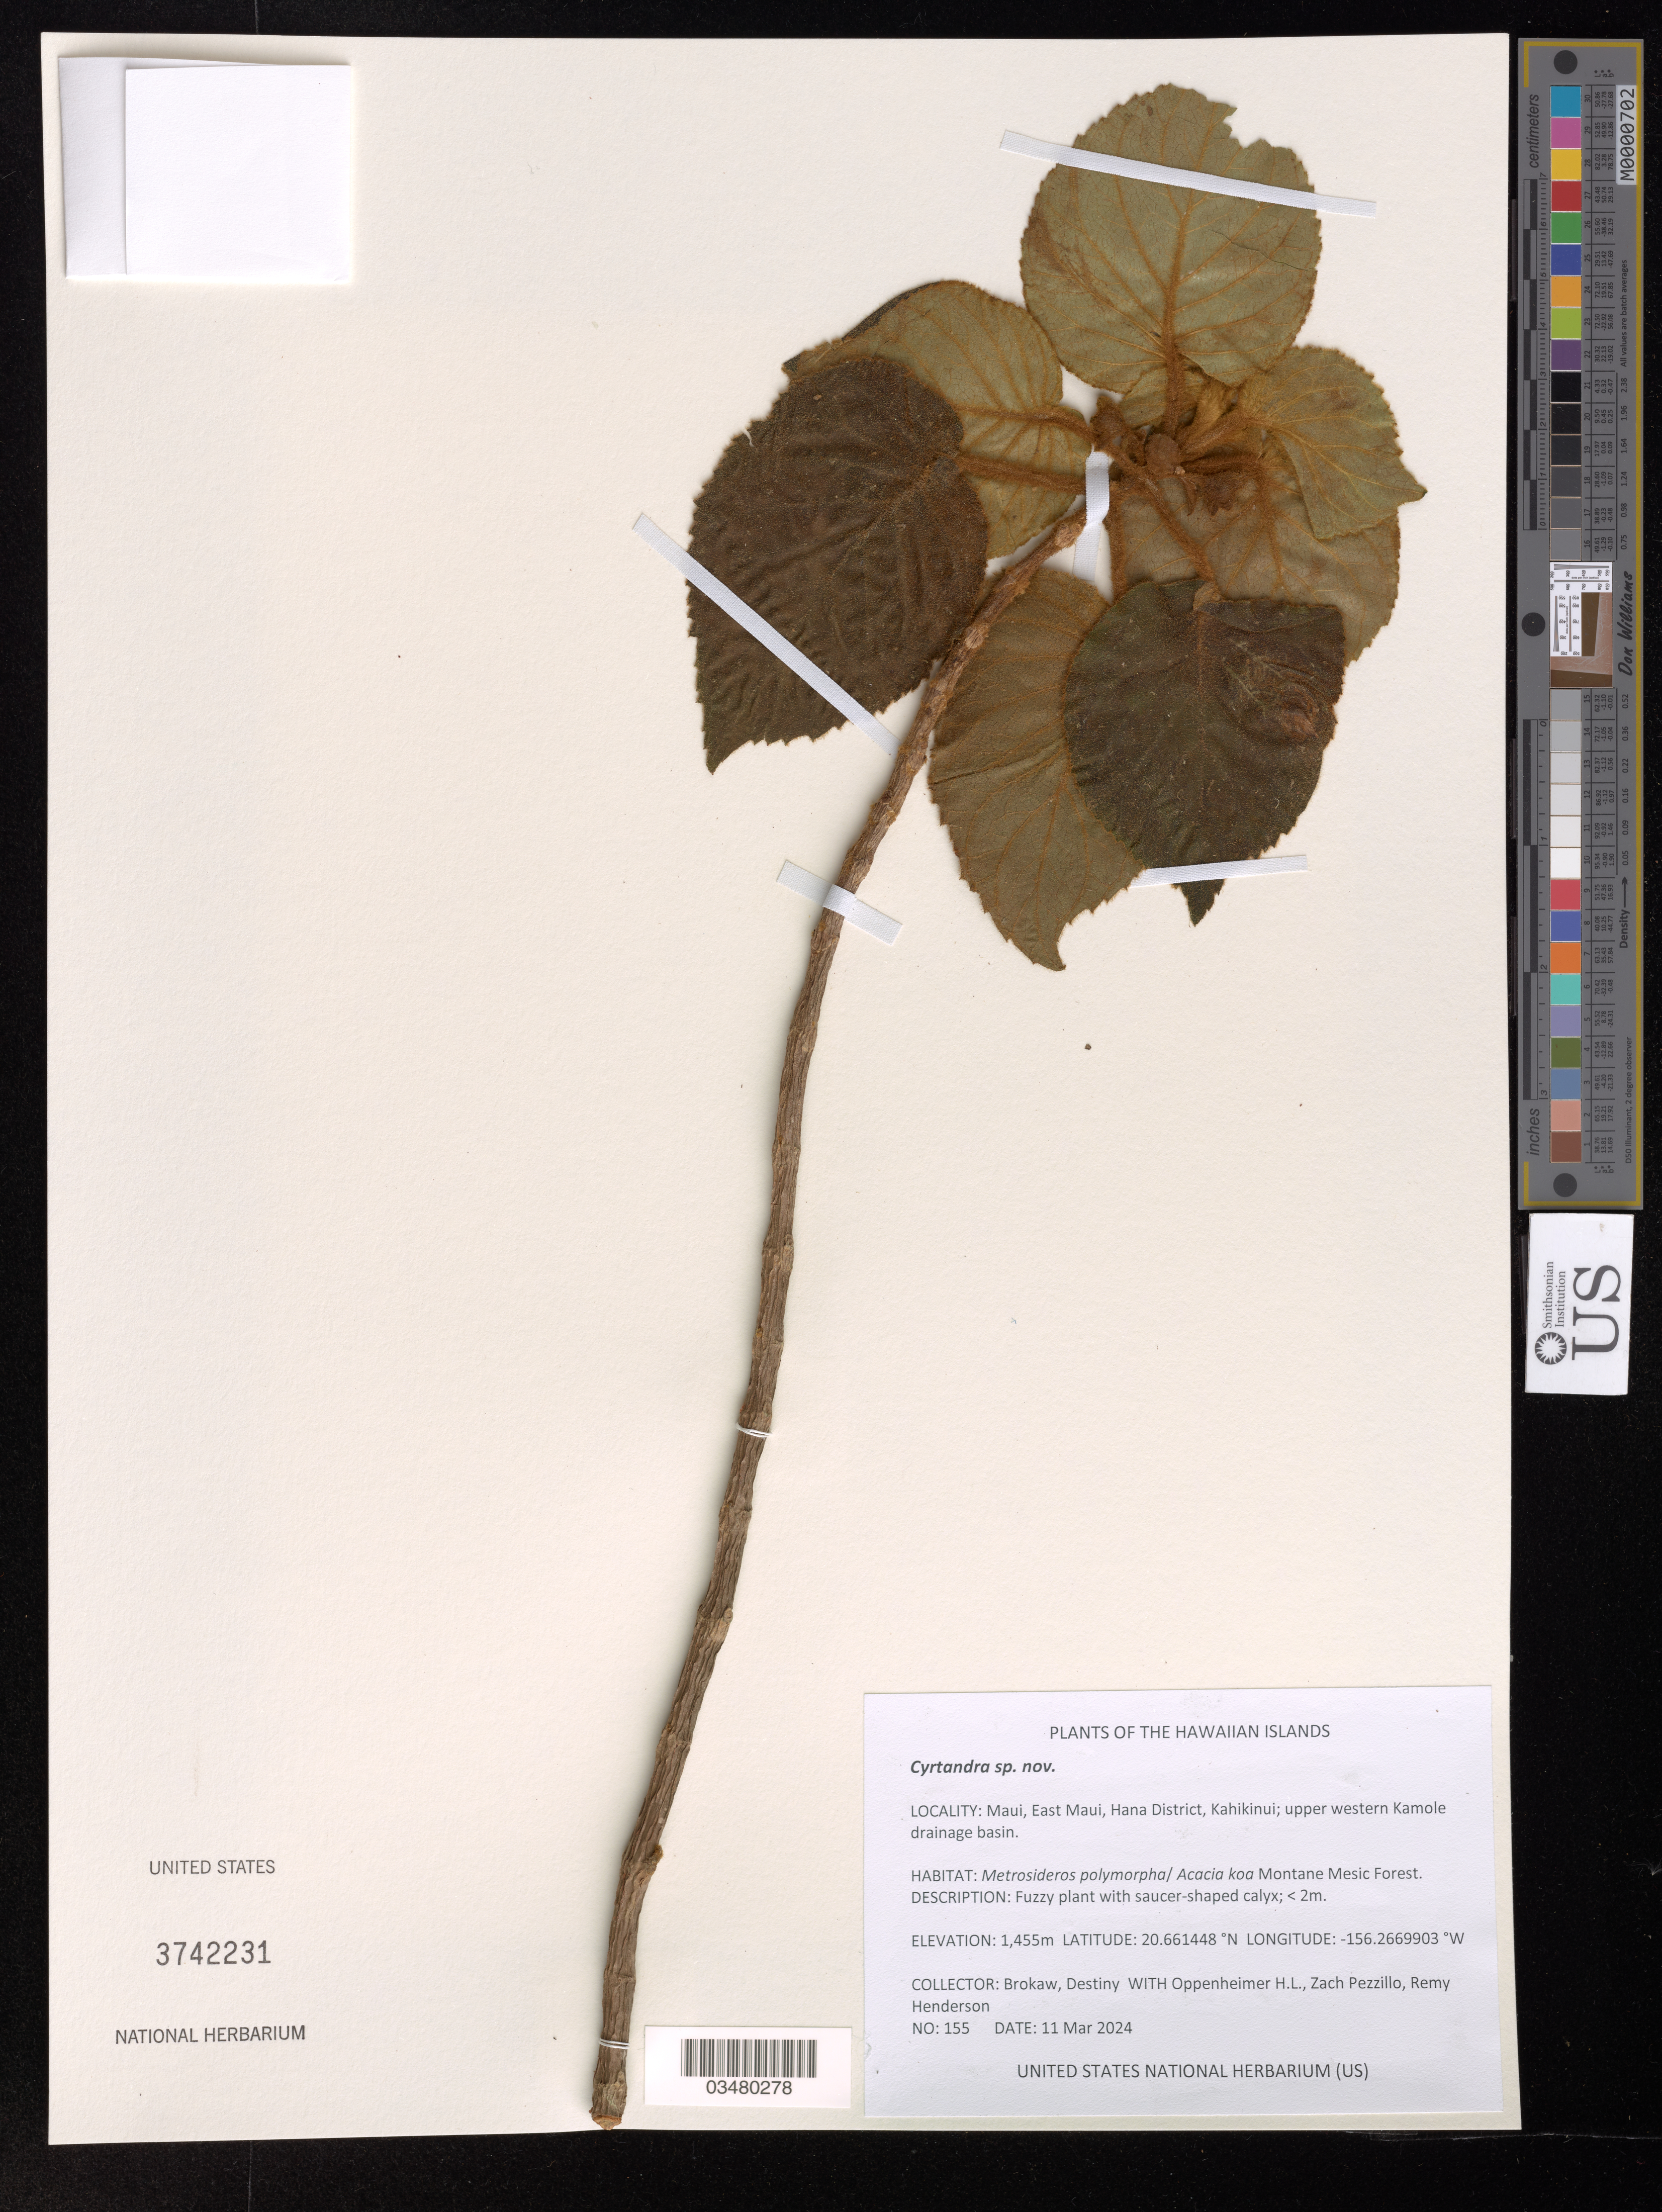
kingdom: Plantae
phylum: Tracheophyta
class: Magnoliopsida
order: Lamiales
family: Gesneriaceae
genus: Cyrtandra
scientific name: Cyrtandra sp. nov.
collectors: H. L. Oppenheimer, Z. Pezzillo & R. Henderson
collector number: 155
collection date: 2024-03-11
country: United States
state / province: Hawaii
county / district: Maui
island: Maui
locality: East Maui, Hana District, Kahikinui, upper western Kamole drainage basin.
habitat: Montane mesic forest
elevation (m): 1455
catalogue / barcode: US 3742231